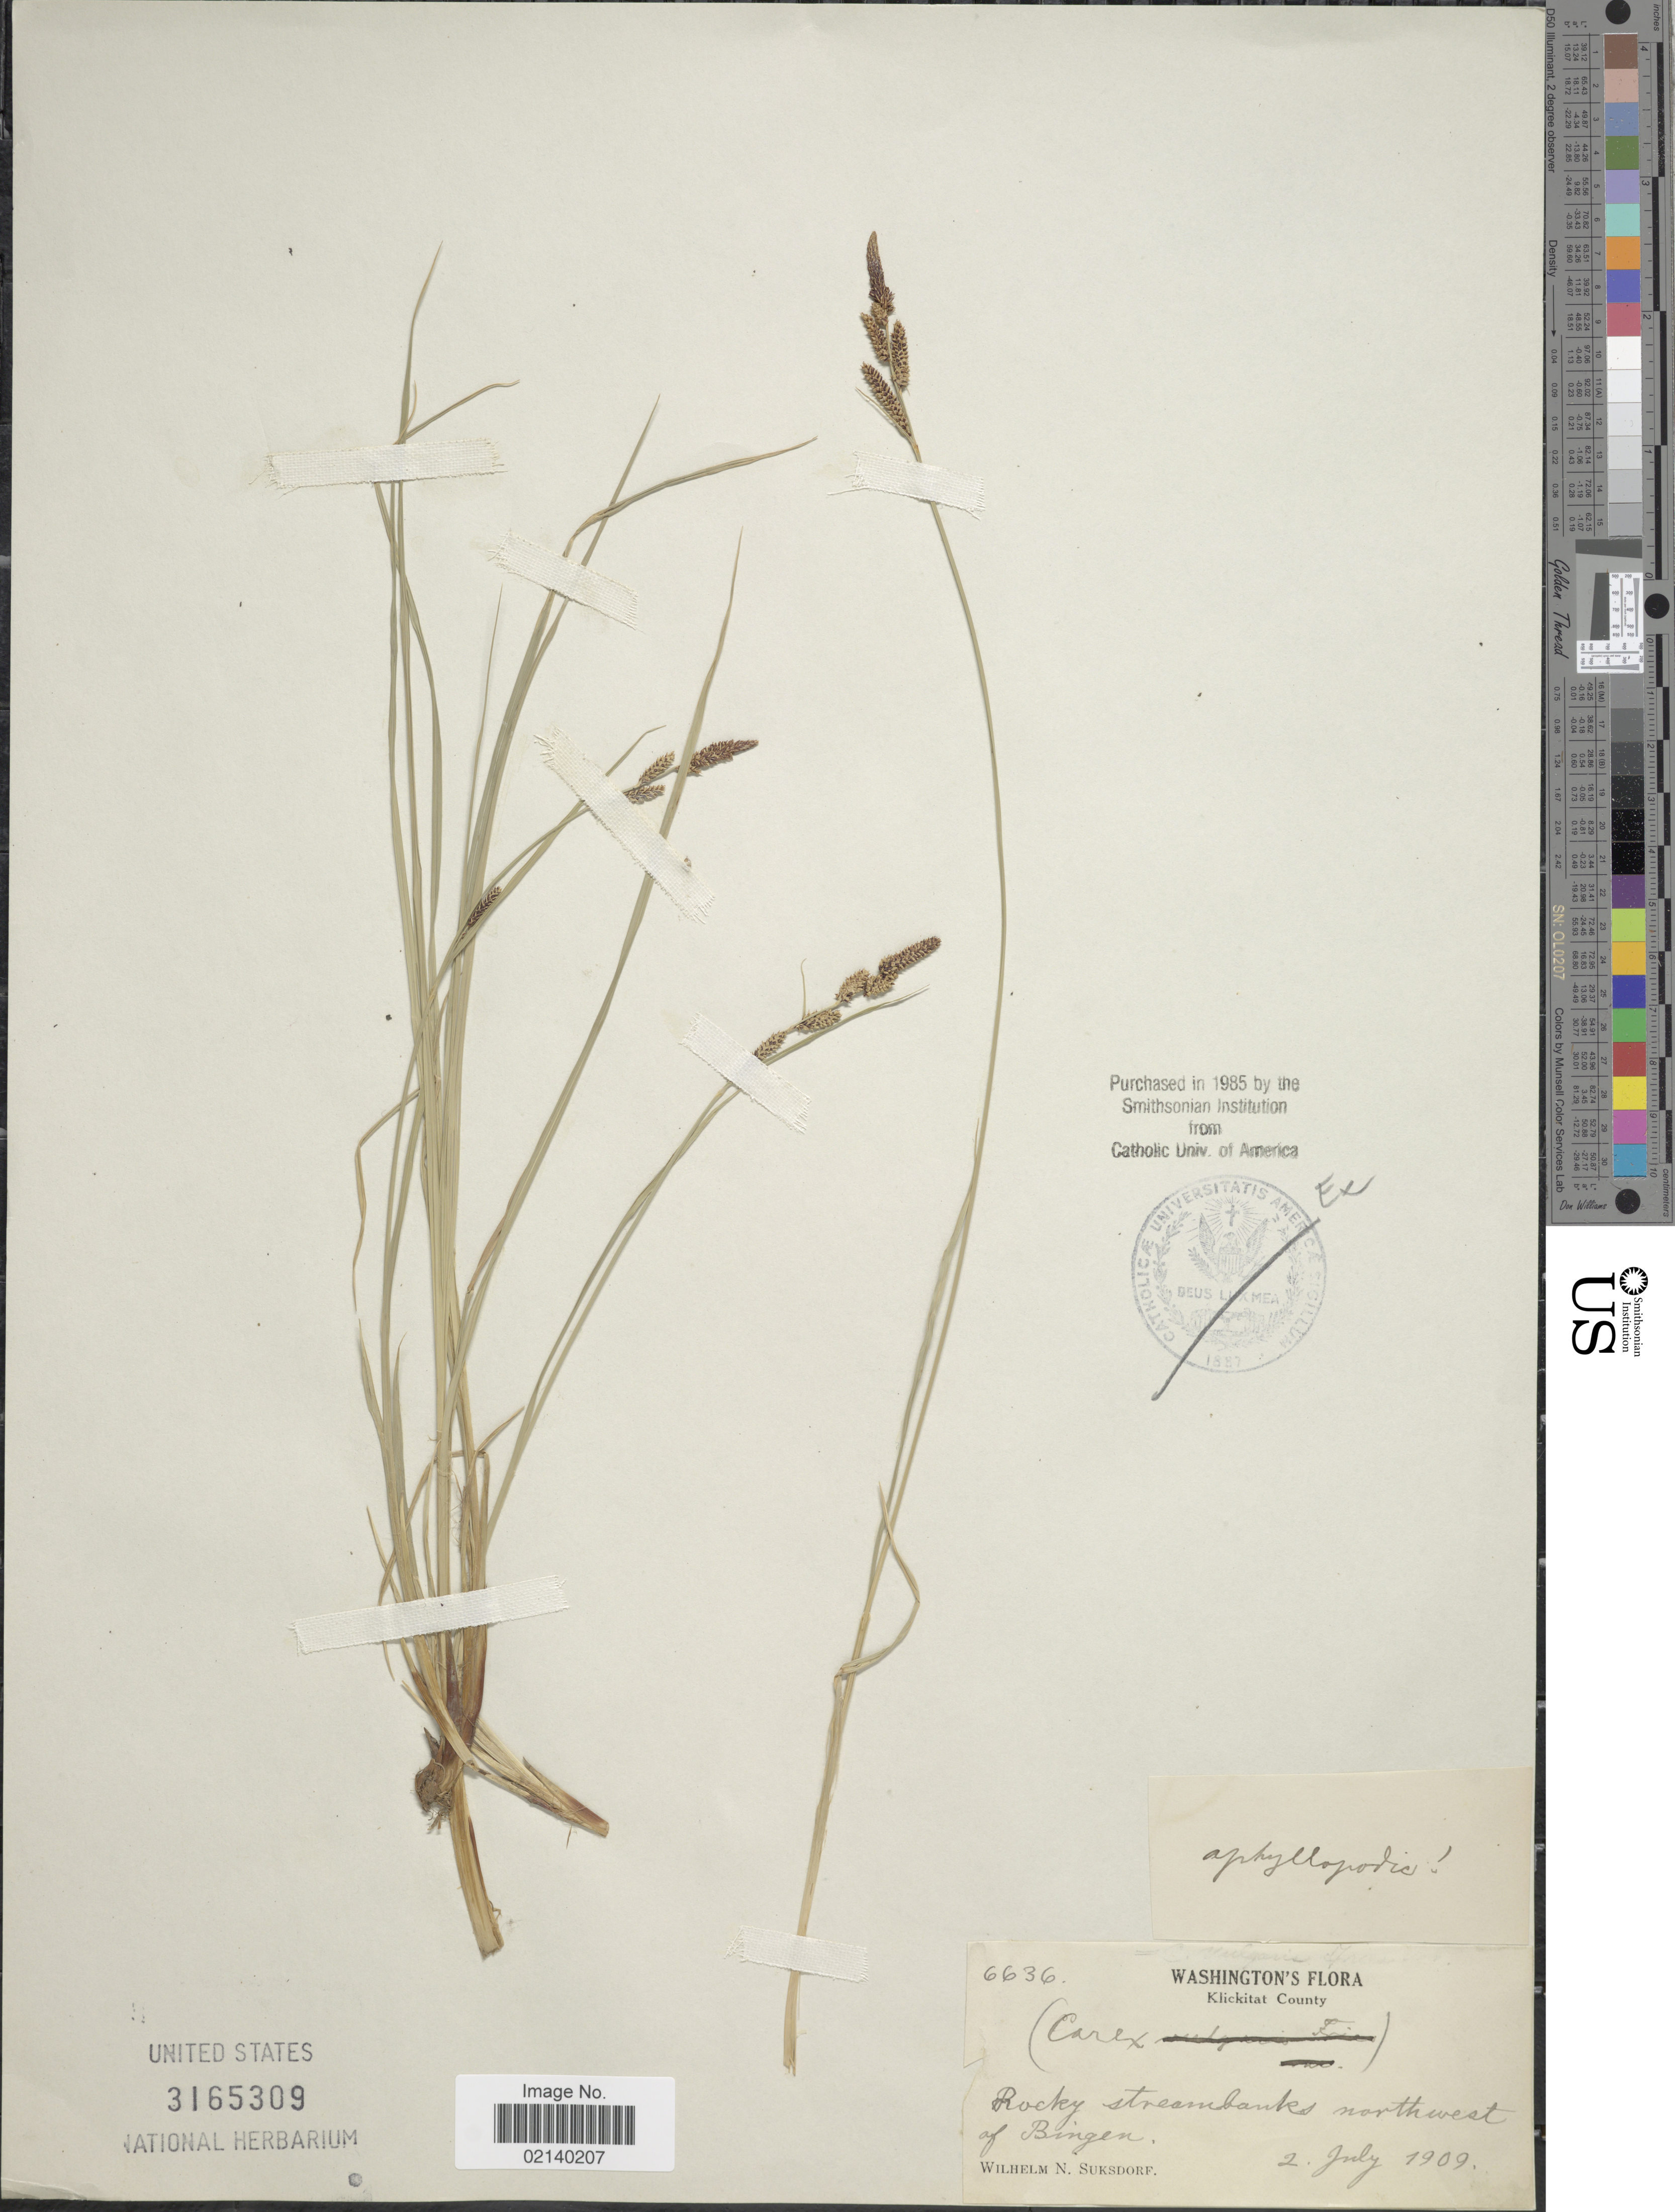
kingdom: Plantae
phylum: Tracheophyta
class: Liliopsida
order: Poales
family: Cyperaceae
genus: Carex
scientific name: Carex nudata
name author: W. Boott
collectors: W. N. Suksdorf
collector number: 6636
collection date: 1909-07-02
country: United States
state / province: Washington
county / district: Klickitat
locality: Klickitat County. Rocky streambanks northwest of Bingen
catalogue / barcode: US 3165309